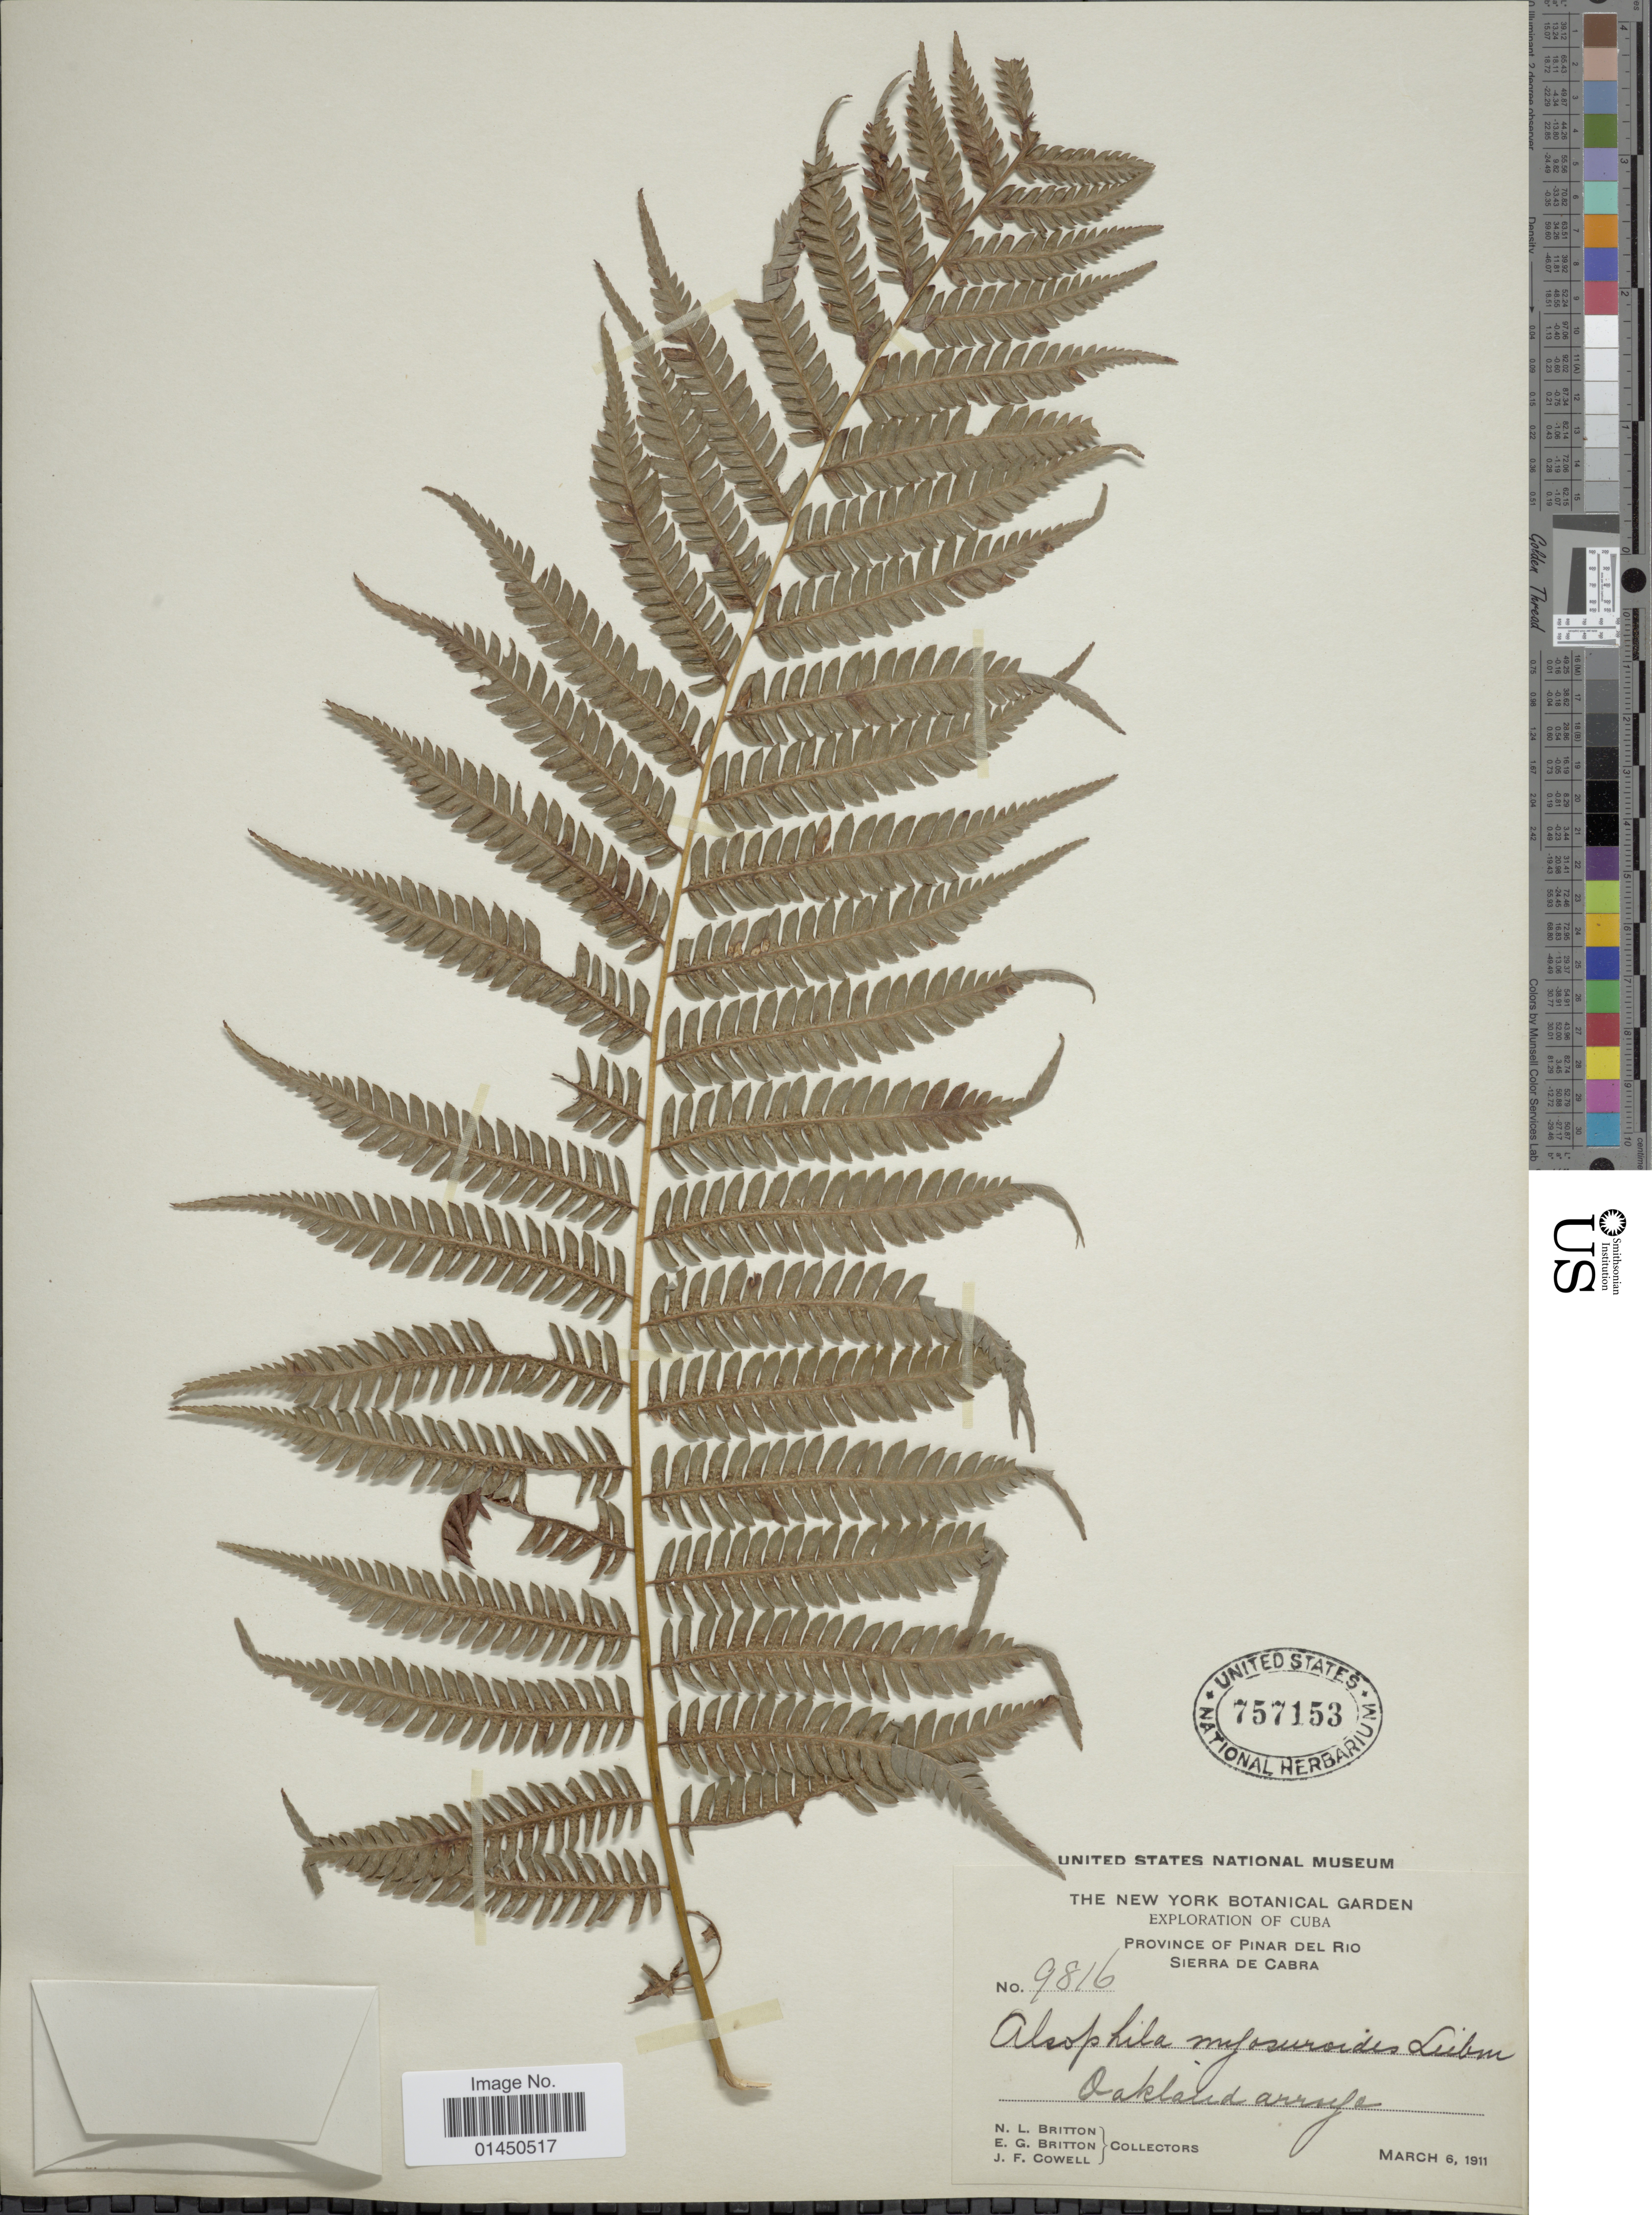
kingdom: Plantae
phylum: Tracheophyta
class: Polypodiopsida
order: Cyatheales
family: Cyatheaceae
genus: Cyathea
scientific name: Cyathea myosuriodes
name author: (Liebm.) Domin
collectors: N. Britton, E. G. Britton & J. F. Cowell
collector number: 9816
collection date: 1911-03-06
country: Cuba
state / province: Pinar del Río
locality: Sierra de Cabra, Oakland arroyo.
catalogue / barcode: US 757153